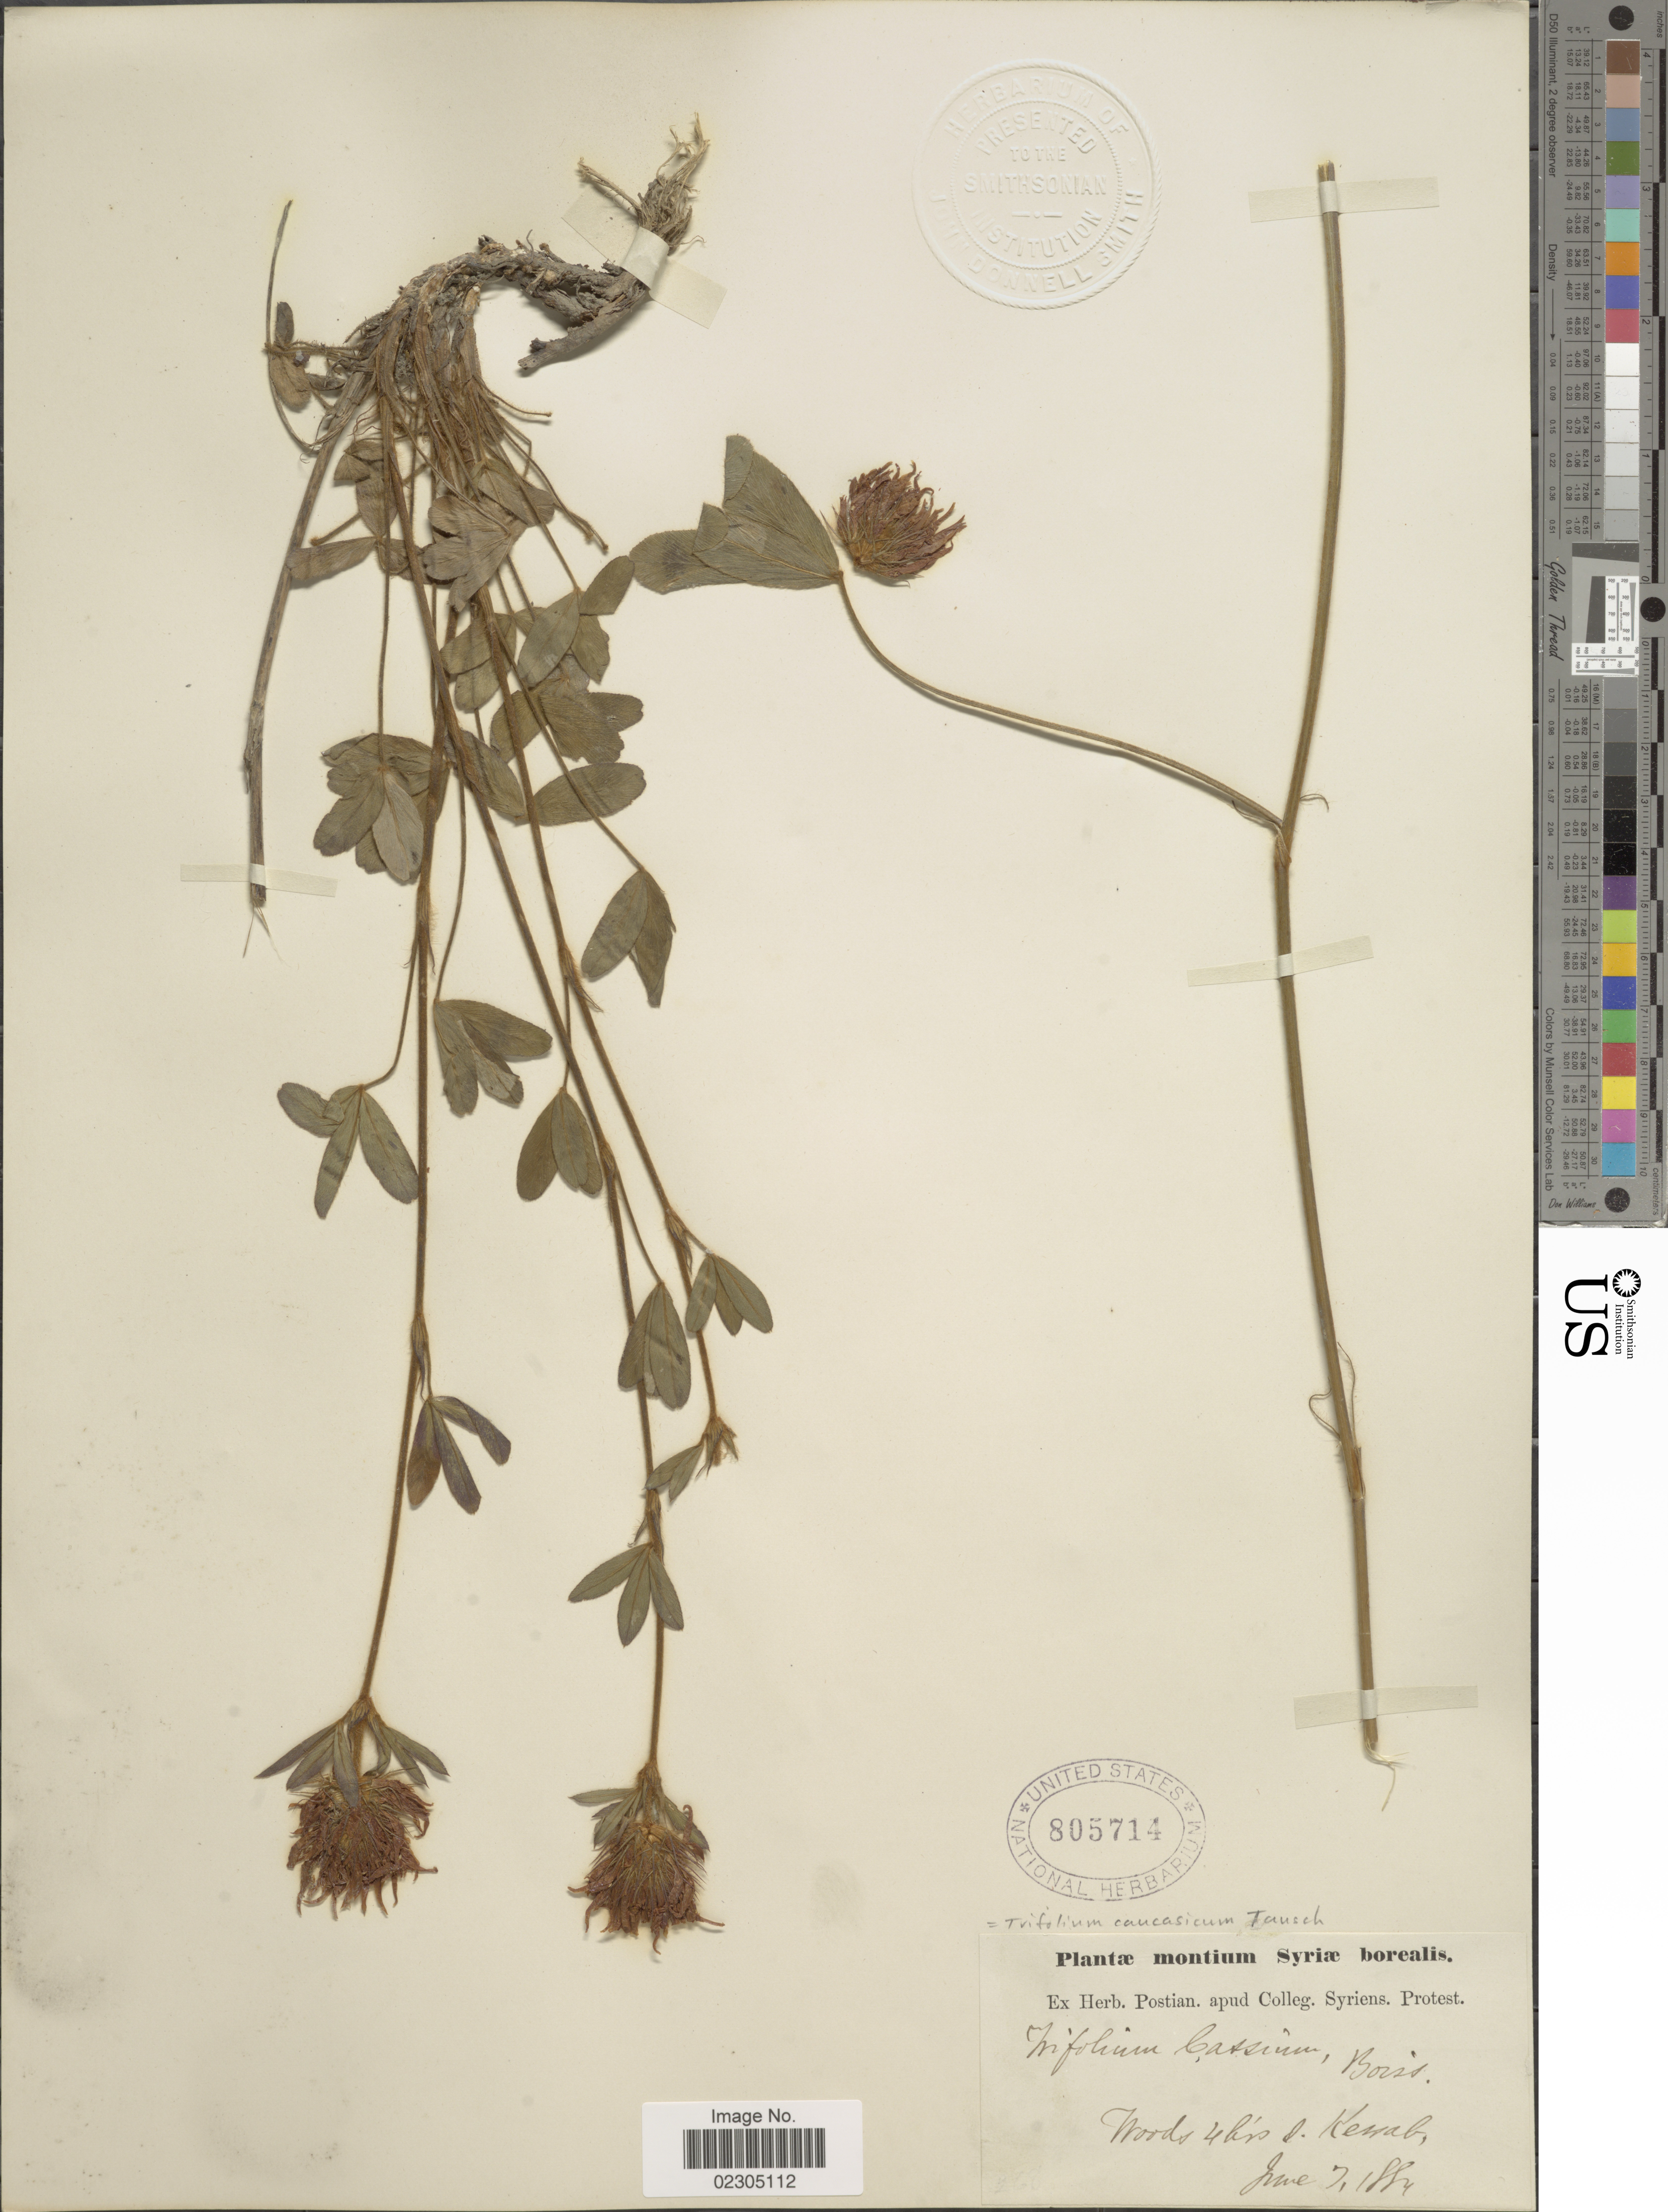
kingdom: Plantae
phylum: Tracheophyta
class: Magnoliopsida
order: Fabales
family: Fabaceae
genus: Trifolium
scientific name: Trifolium caucasicum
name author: Tausch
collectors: ex herb. Postian. apud Colleg. Syriens. Protest. USE "Fannie P. A. Shepard" (10308853) AS PRIMARY COLLECTOR INSTEAD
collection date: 1884-06-07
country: Syria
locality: Montium Syriae borealis. Woods 4 kms S. Kenab. [interpreted]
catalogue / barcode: US 805714